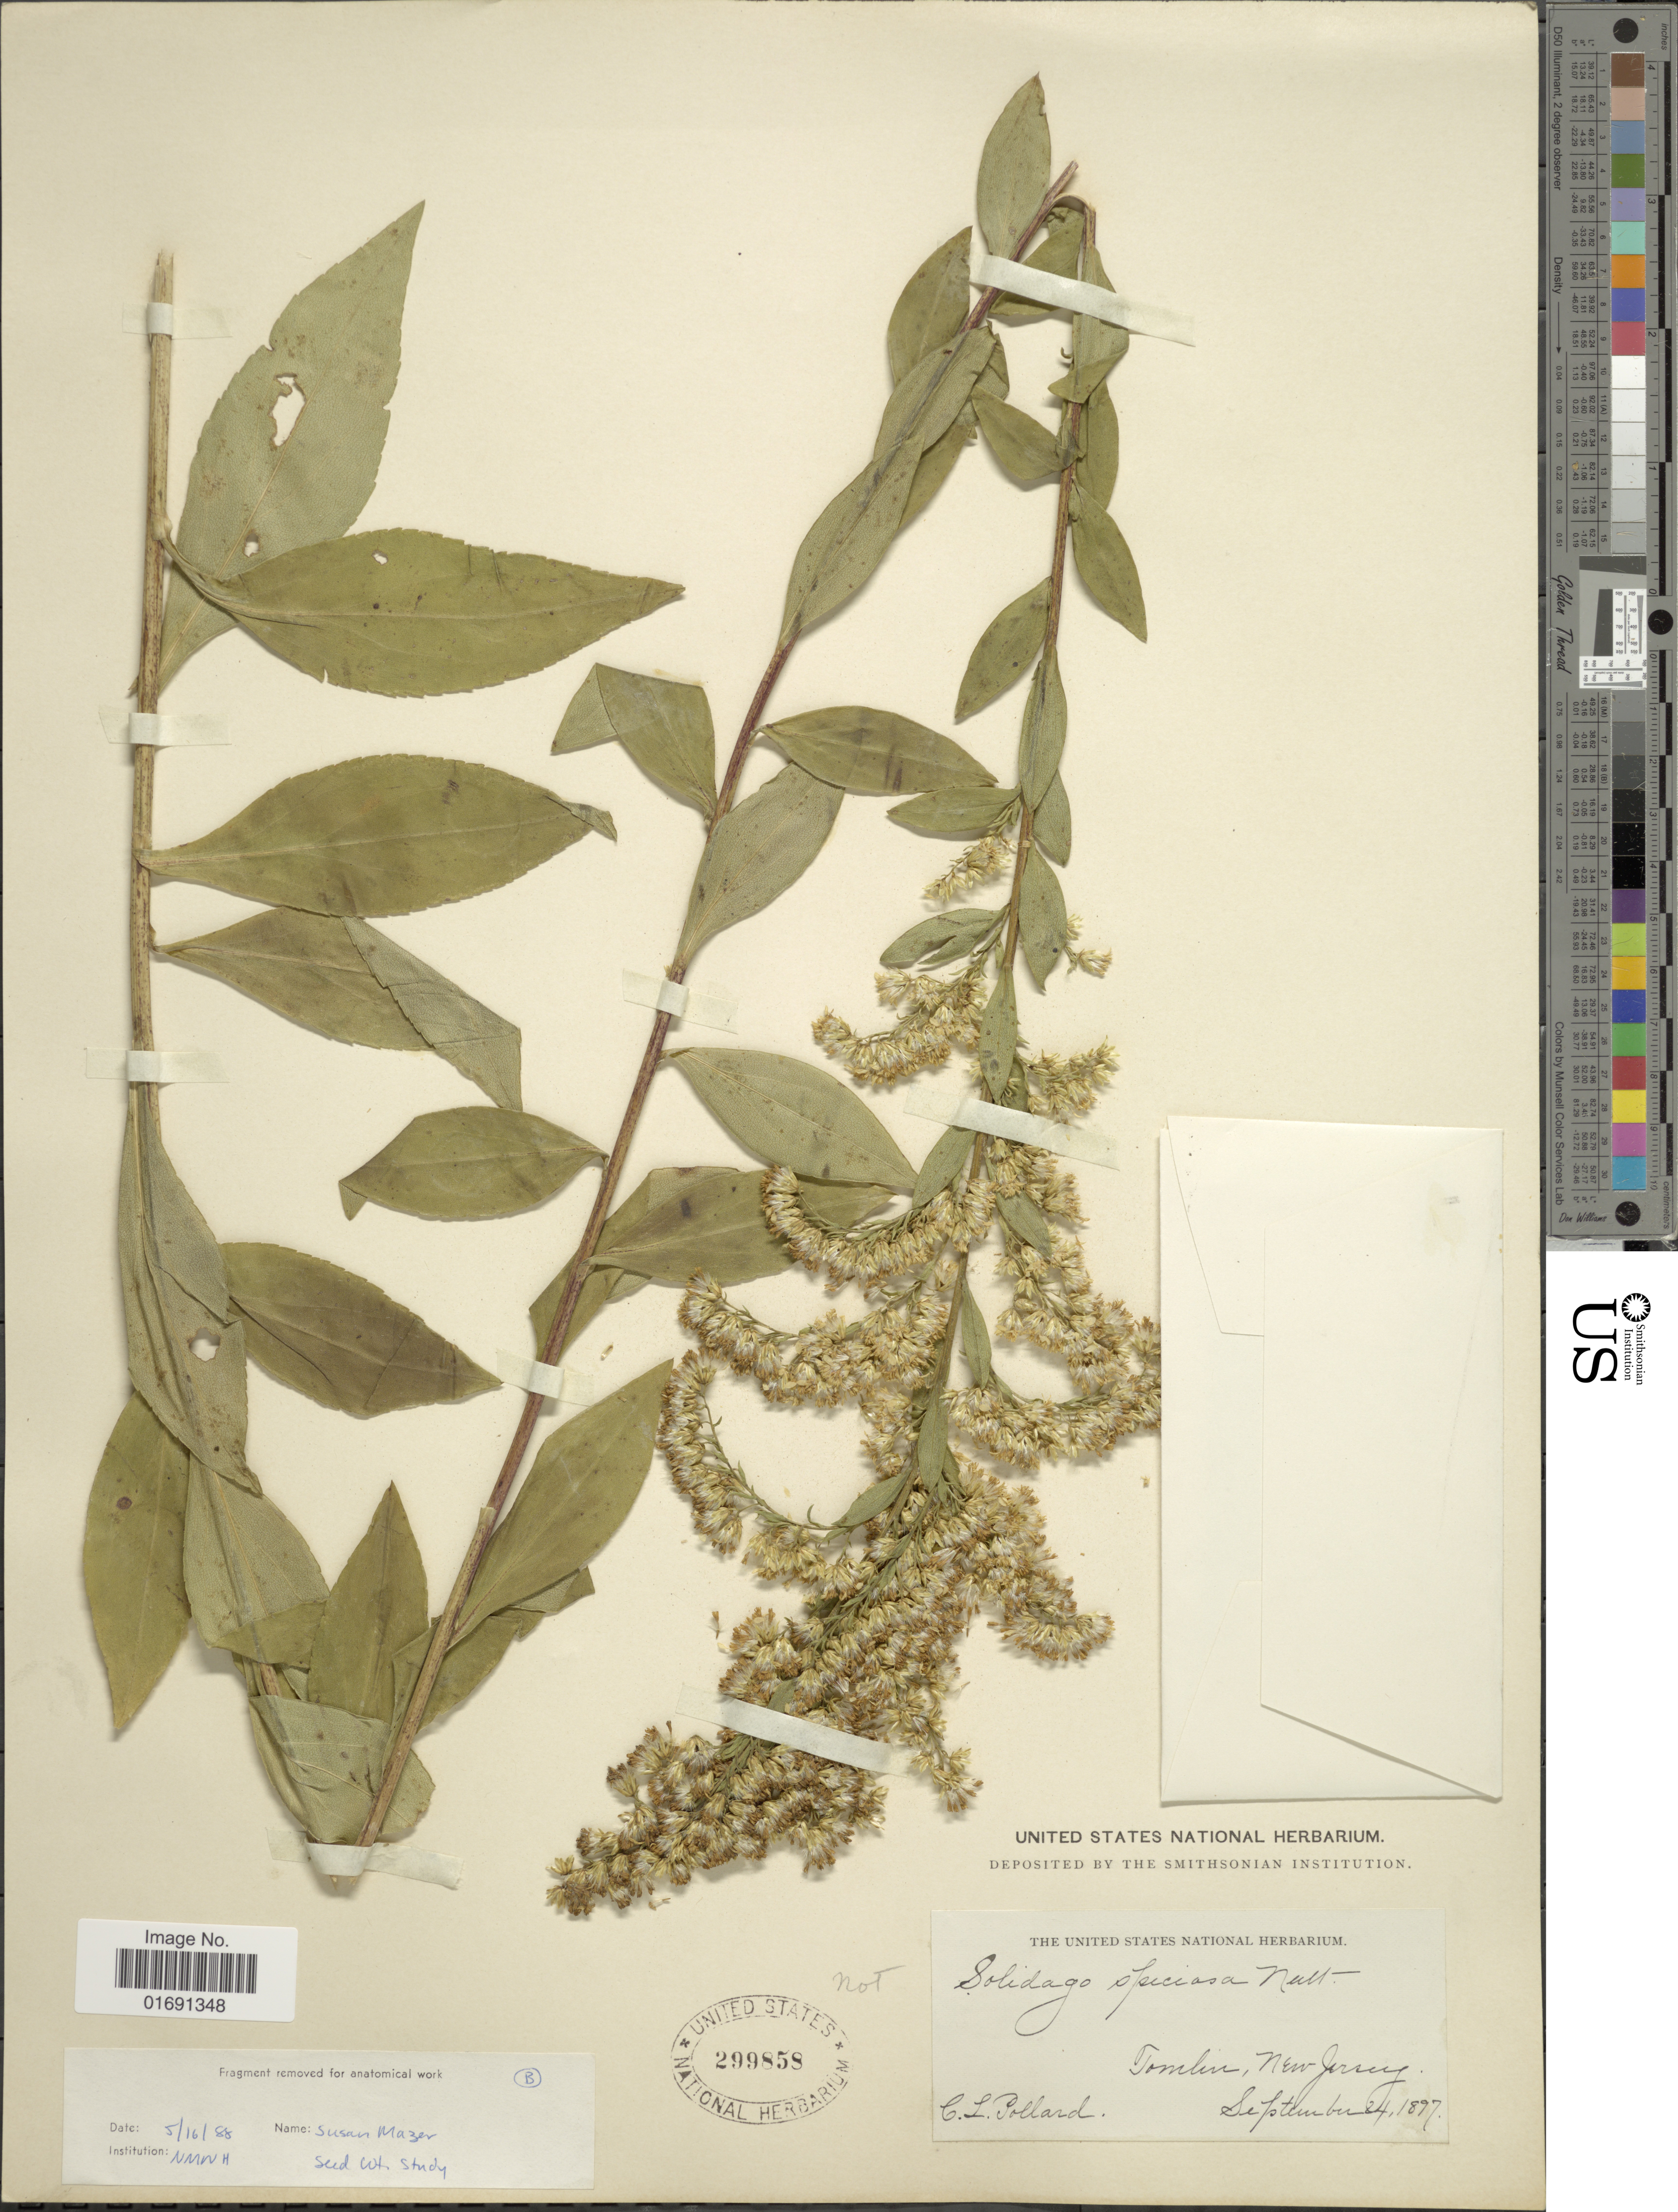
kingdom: Plantae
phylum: Tracheophyta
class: Magnoliopsida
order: Asterales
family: Asteraceae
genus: Solidago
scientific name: Solidago uniligulata var. neglecta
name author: Fernald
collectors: C. L. Pollard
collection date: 1897-09-24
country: United States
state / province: New Jersey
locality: Tomlin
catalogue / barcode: US 299858